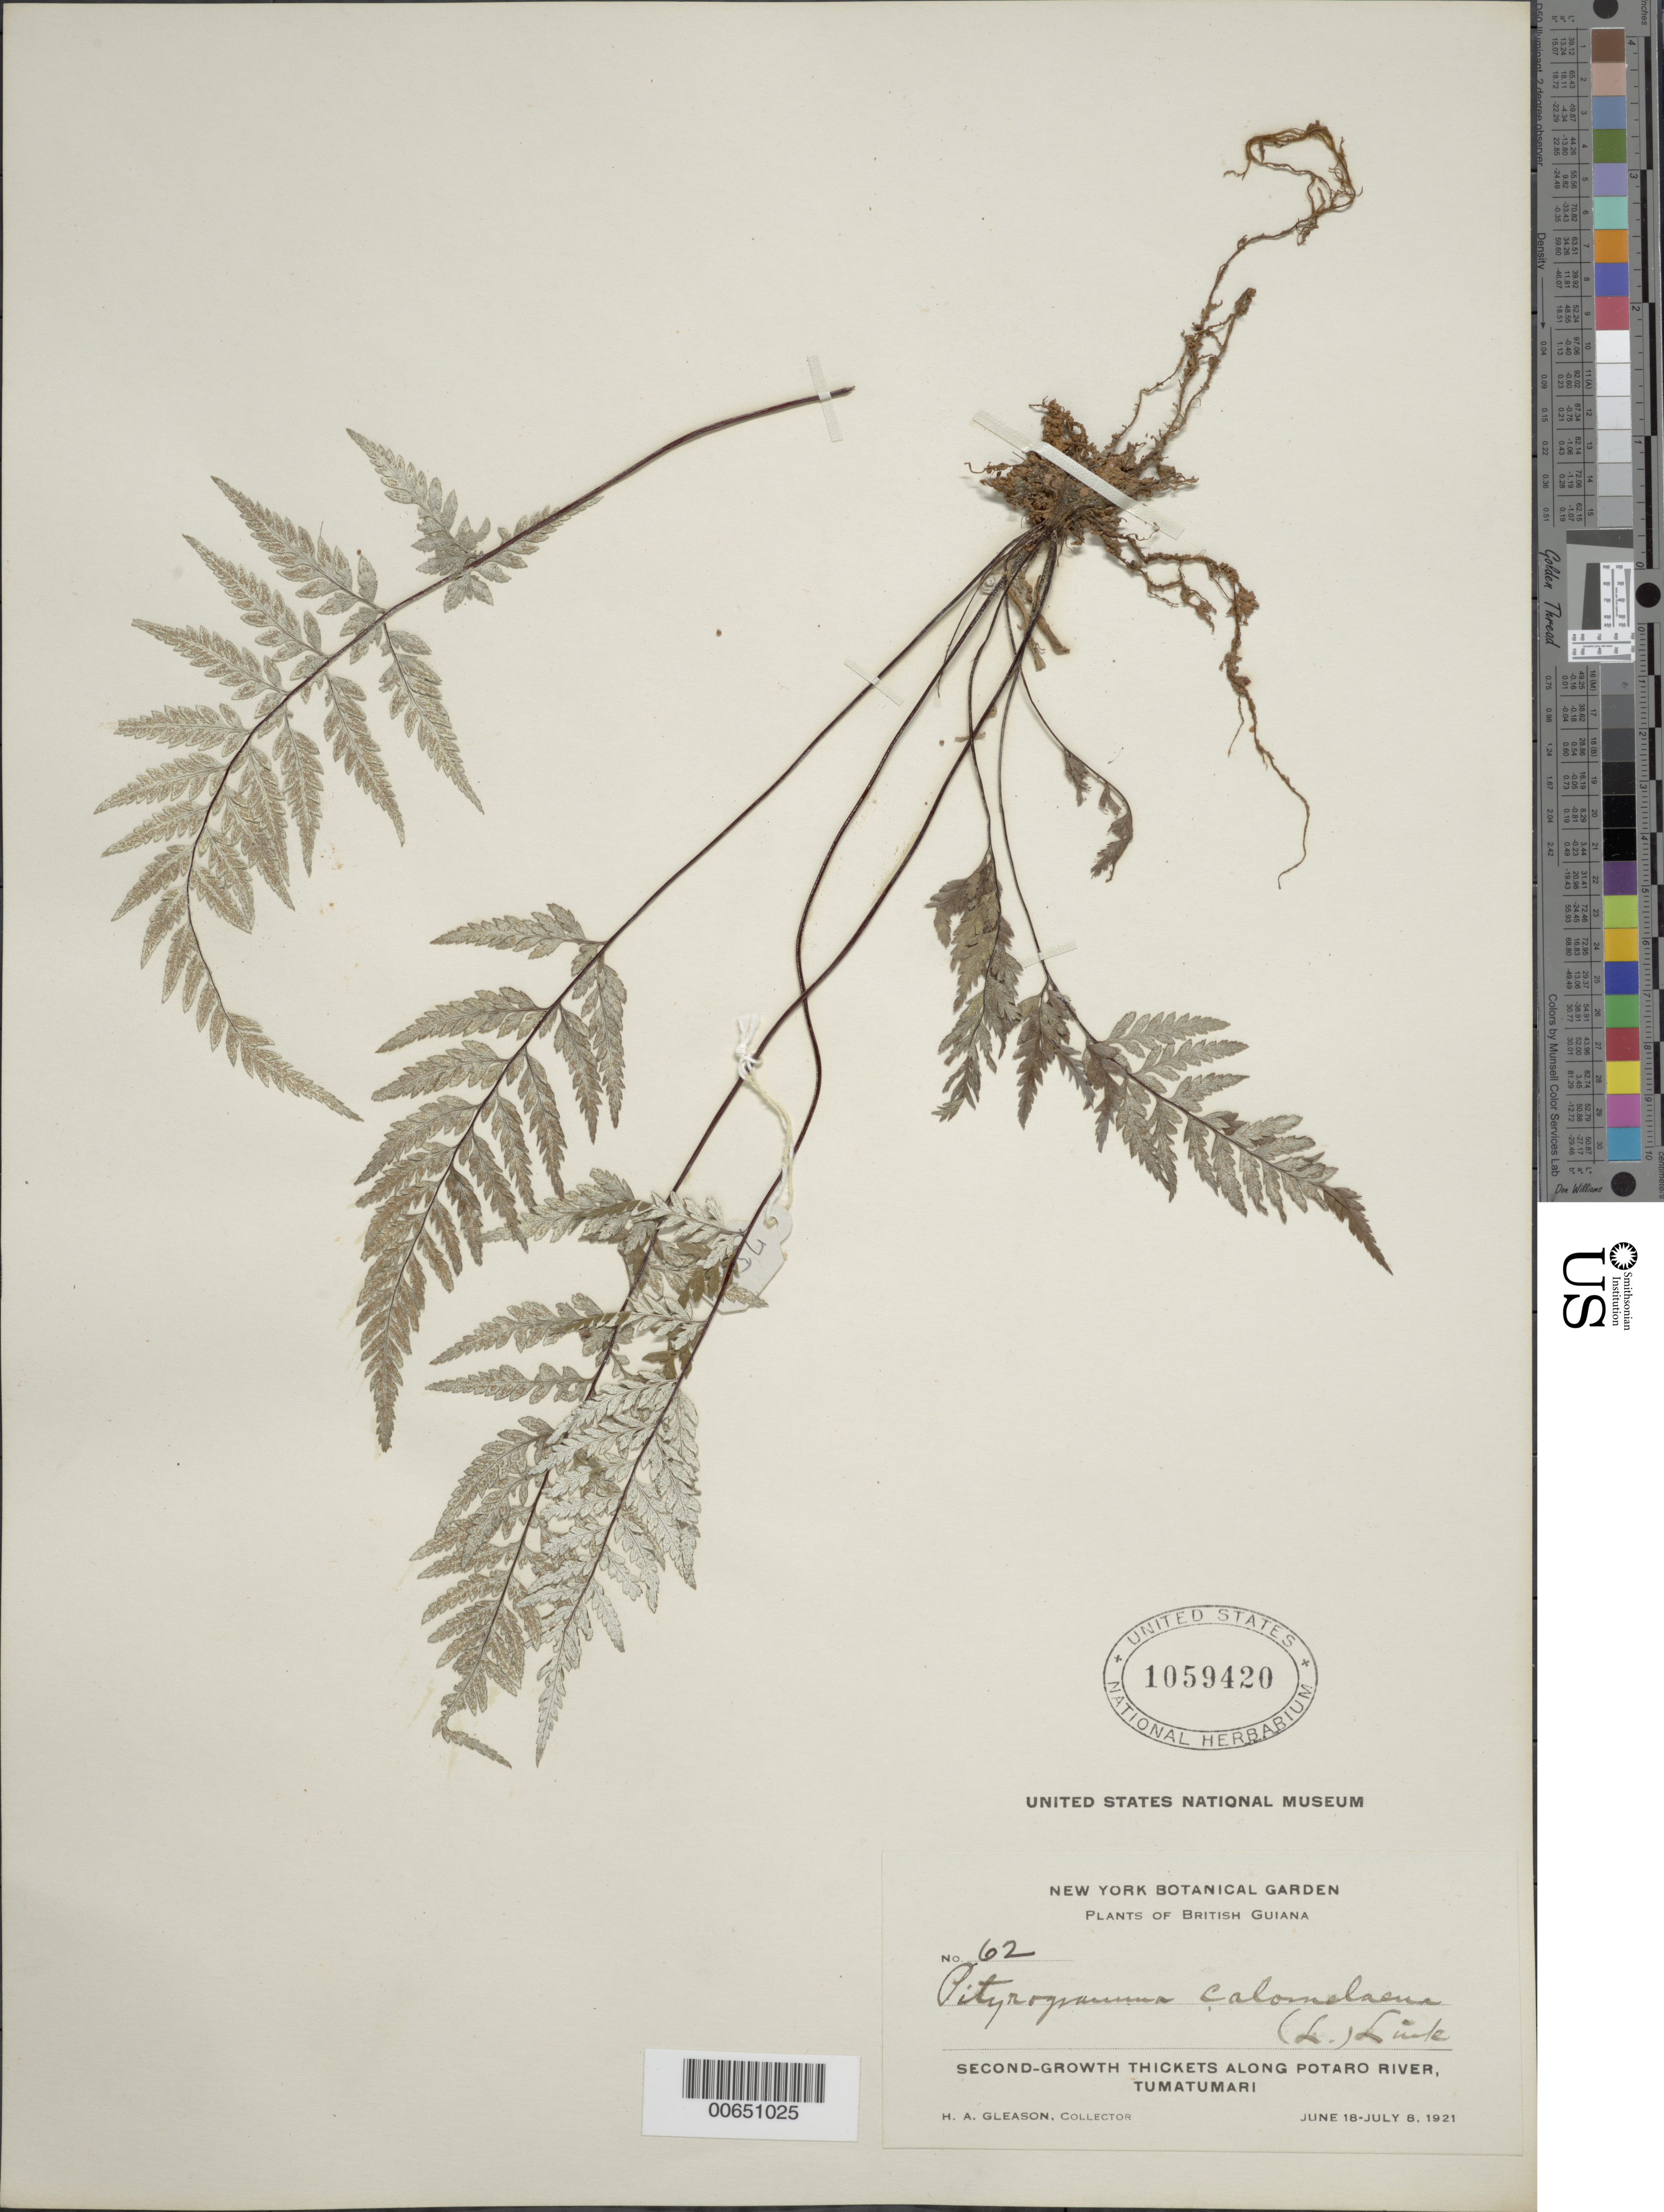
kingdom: Plantae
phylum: Tracheophyta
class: Polypodiopsida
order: Polypodiales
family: Pteridaceae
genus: Pityrogramma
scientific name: Pityrogramma calomelanos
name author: (L.) Link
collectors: H. A. Gleason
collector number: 62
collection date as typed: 18-Jun-21 to 8-Jul-21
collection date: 1921-06-18/1921-07-08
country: Guyana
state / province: Potaro-Siparuni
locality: Tumatumari Village, Potaro R.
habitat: Second-growth thickets along Potaro River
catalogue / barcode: US 1059420